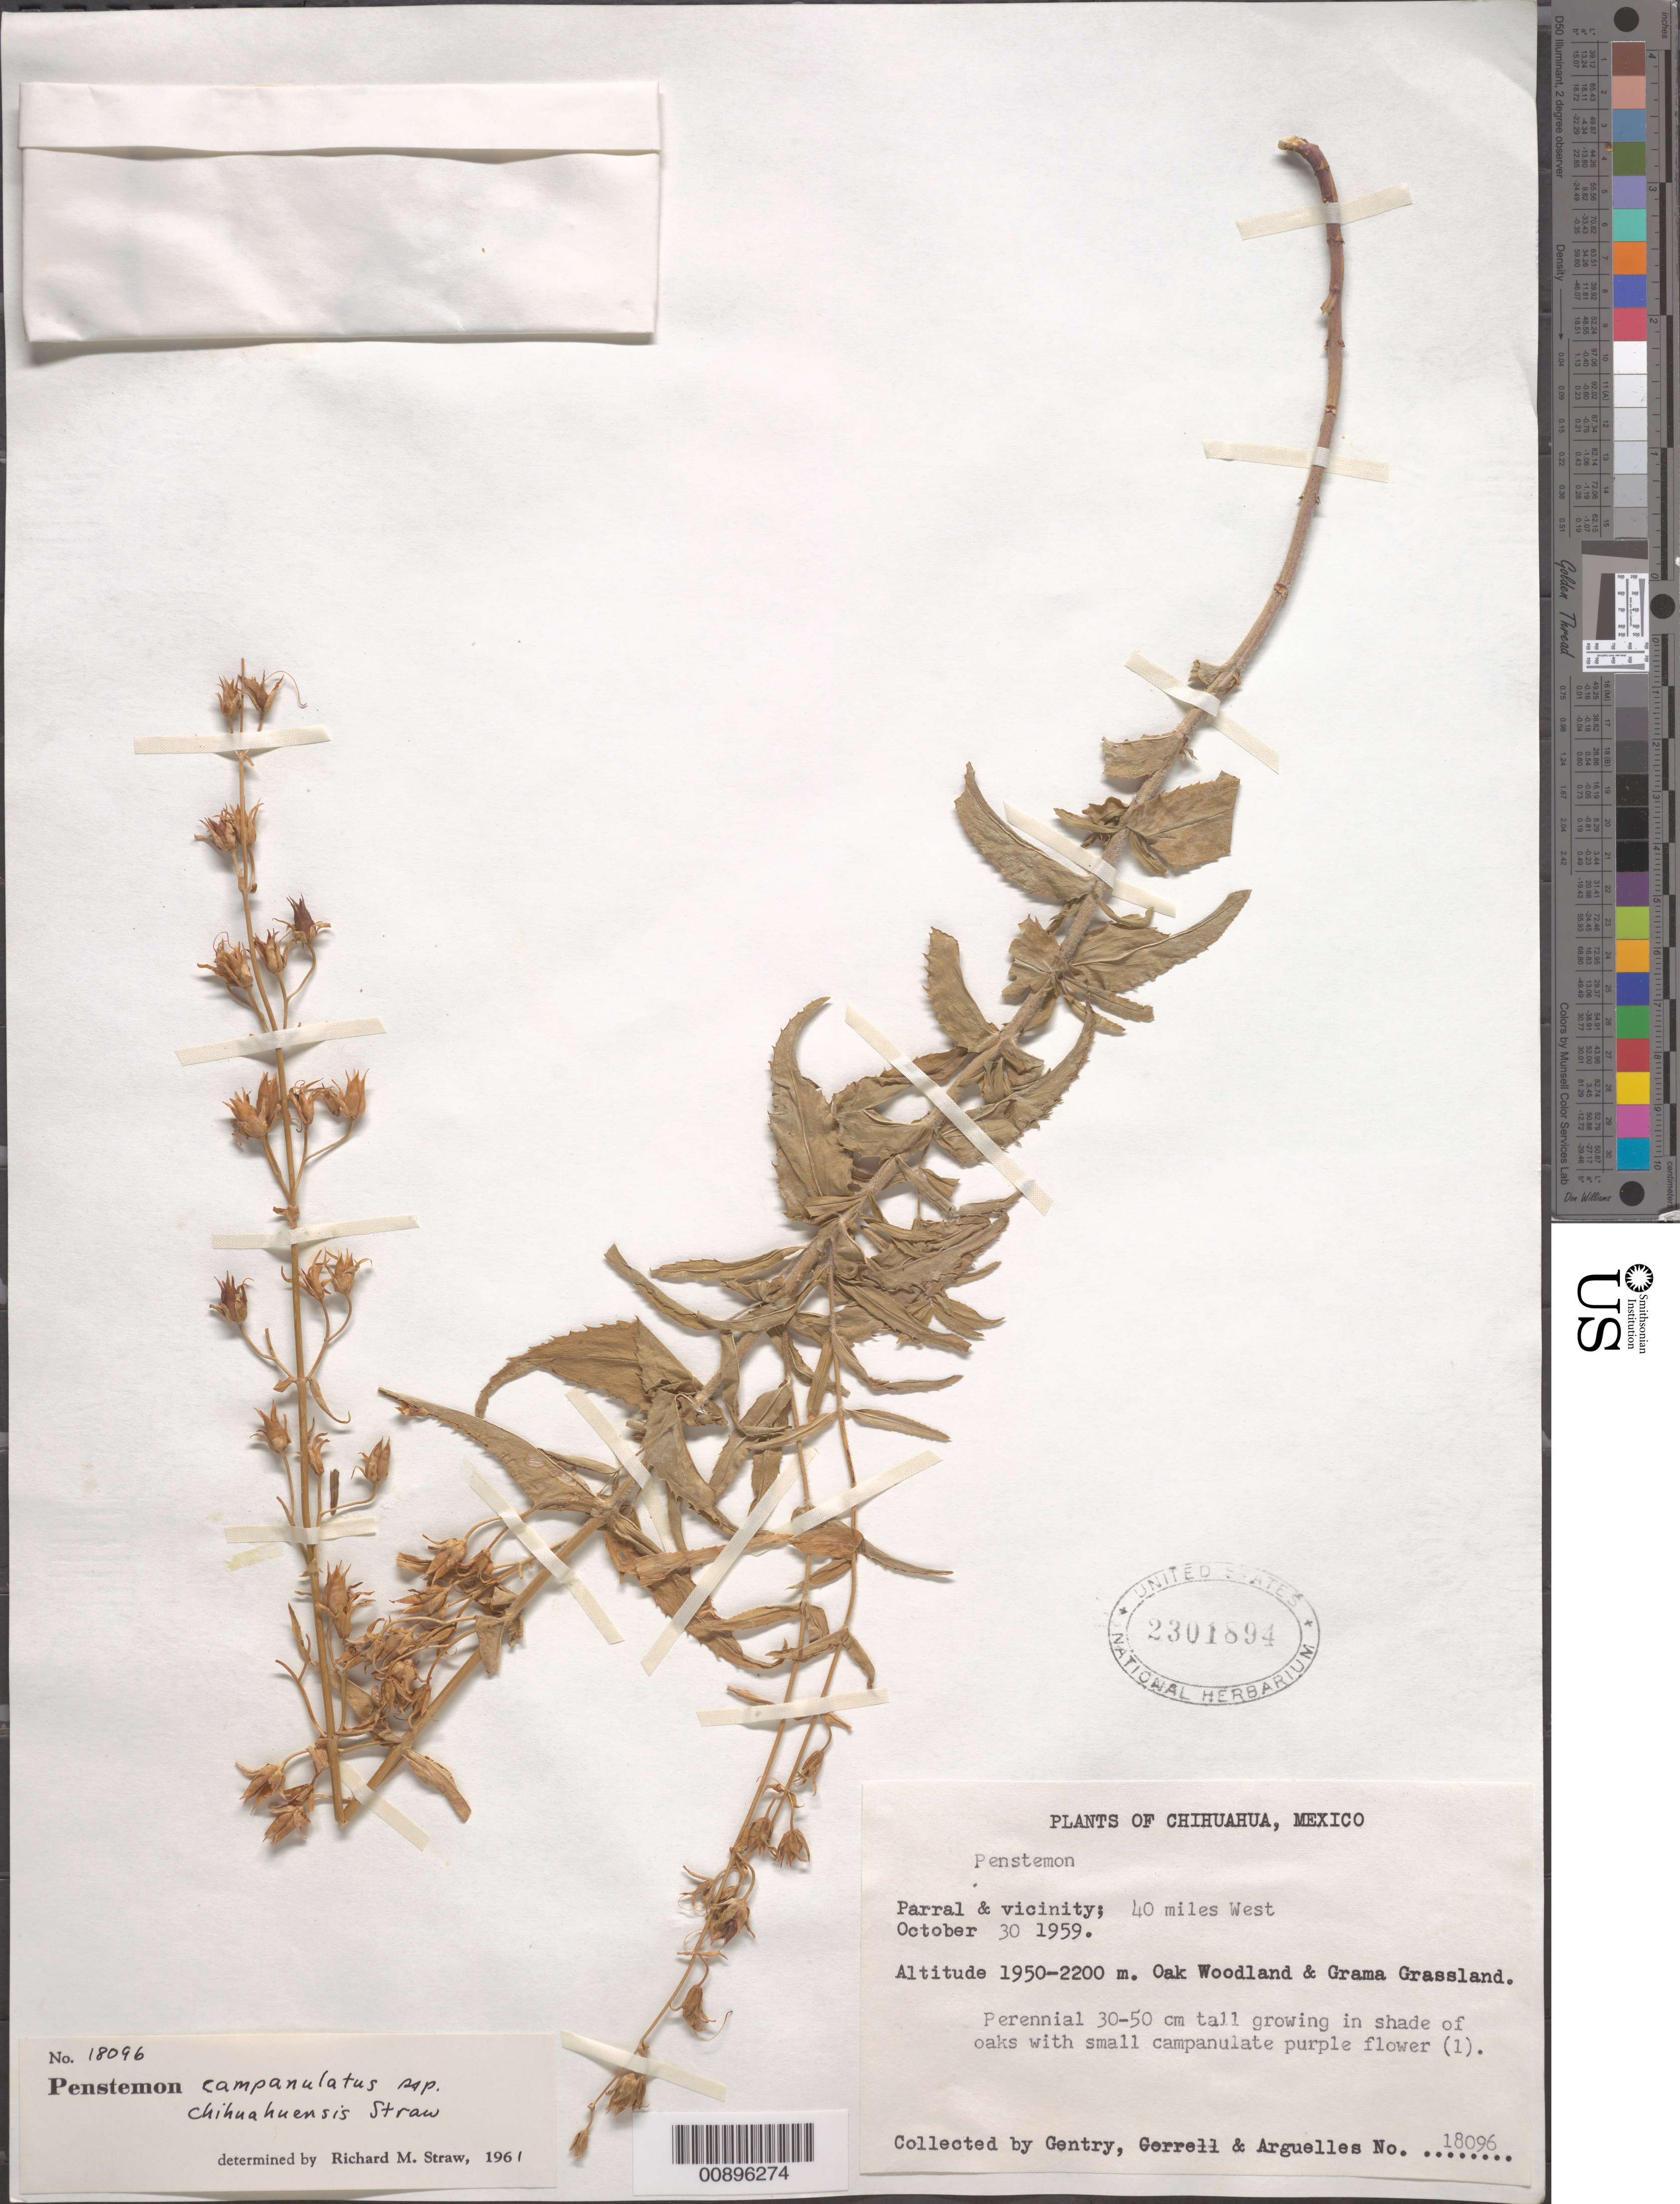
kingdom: Plantae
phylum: Tracheophyta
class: Magnoliopsida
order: Lamiales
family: Plantaginaceae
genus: Penstemon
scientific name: Penstemon campanulatus subsp. chihuahuensis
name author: Straw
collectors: Gentry, -- & Arguelles, --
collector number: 18096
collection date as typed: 30 Oct 1959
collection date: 1959-10-30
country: Mexico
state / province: Chihuahua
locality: Parral, Chihuahua and vicinity; 40 miles west.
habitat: Oak woodland & Grama Grassland. Growing in shade of oaks.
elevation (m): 2200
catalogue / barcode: US 2301894